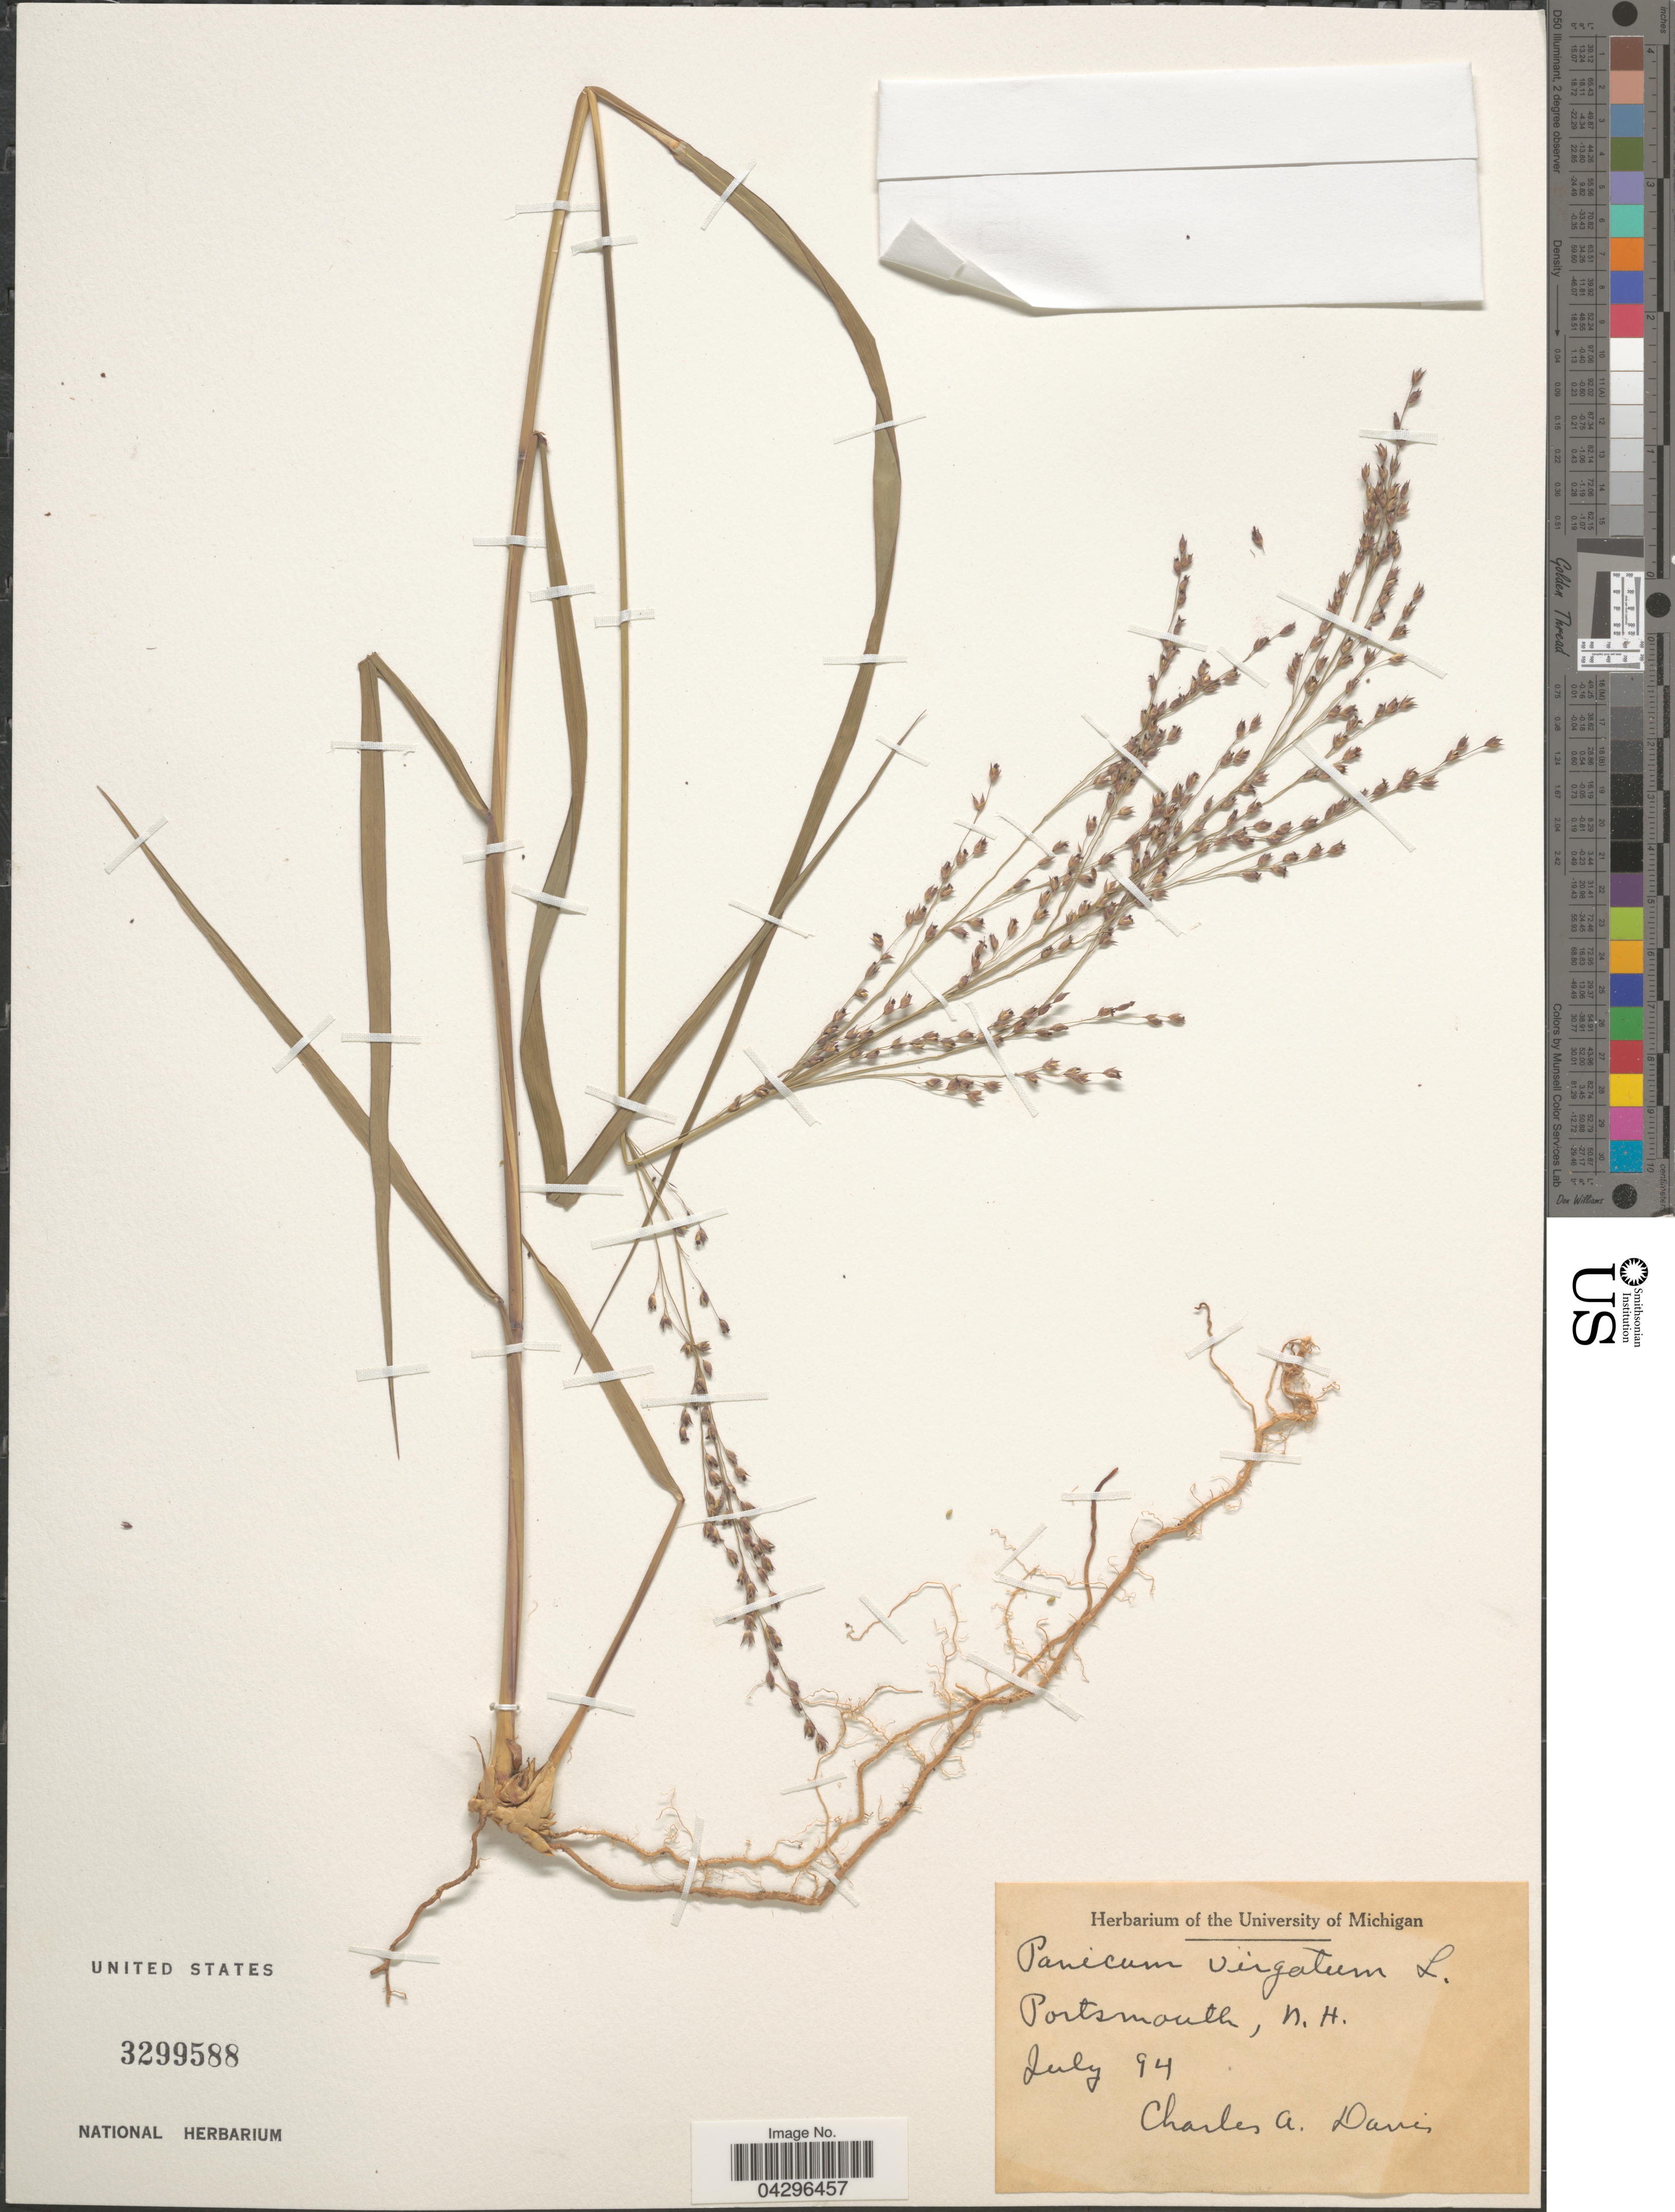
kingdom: Plantae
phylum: Tracheophyta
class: Liliopsida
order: Poales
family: Poaceae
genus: Panicum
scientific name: Panicum virgatum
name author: L.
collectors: C. Davis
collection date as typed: Transcribed d/m/y: /7/94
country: United States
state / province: New Hampshire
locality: Portsmouth.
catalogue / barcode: US 3299588